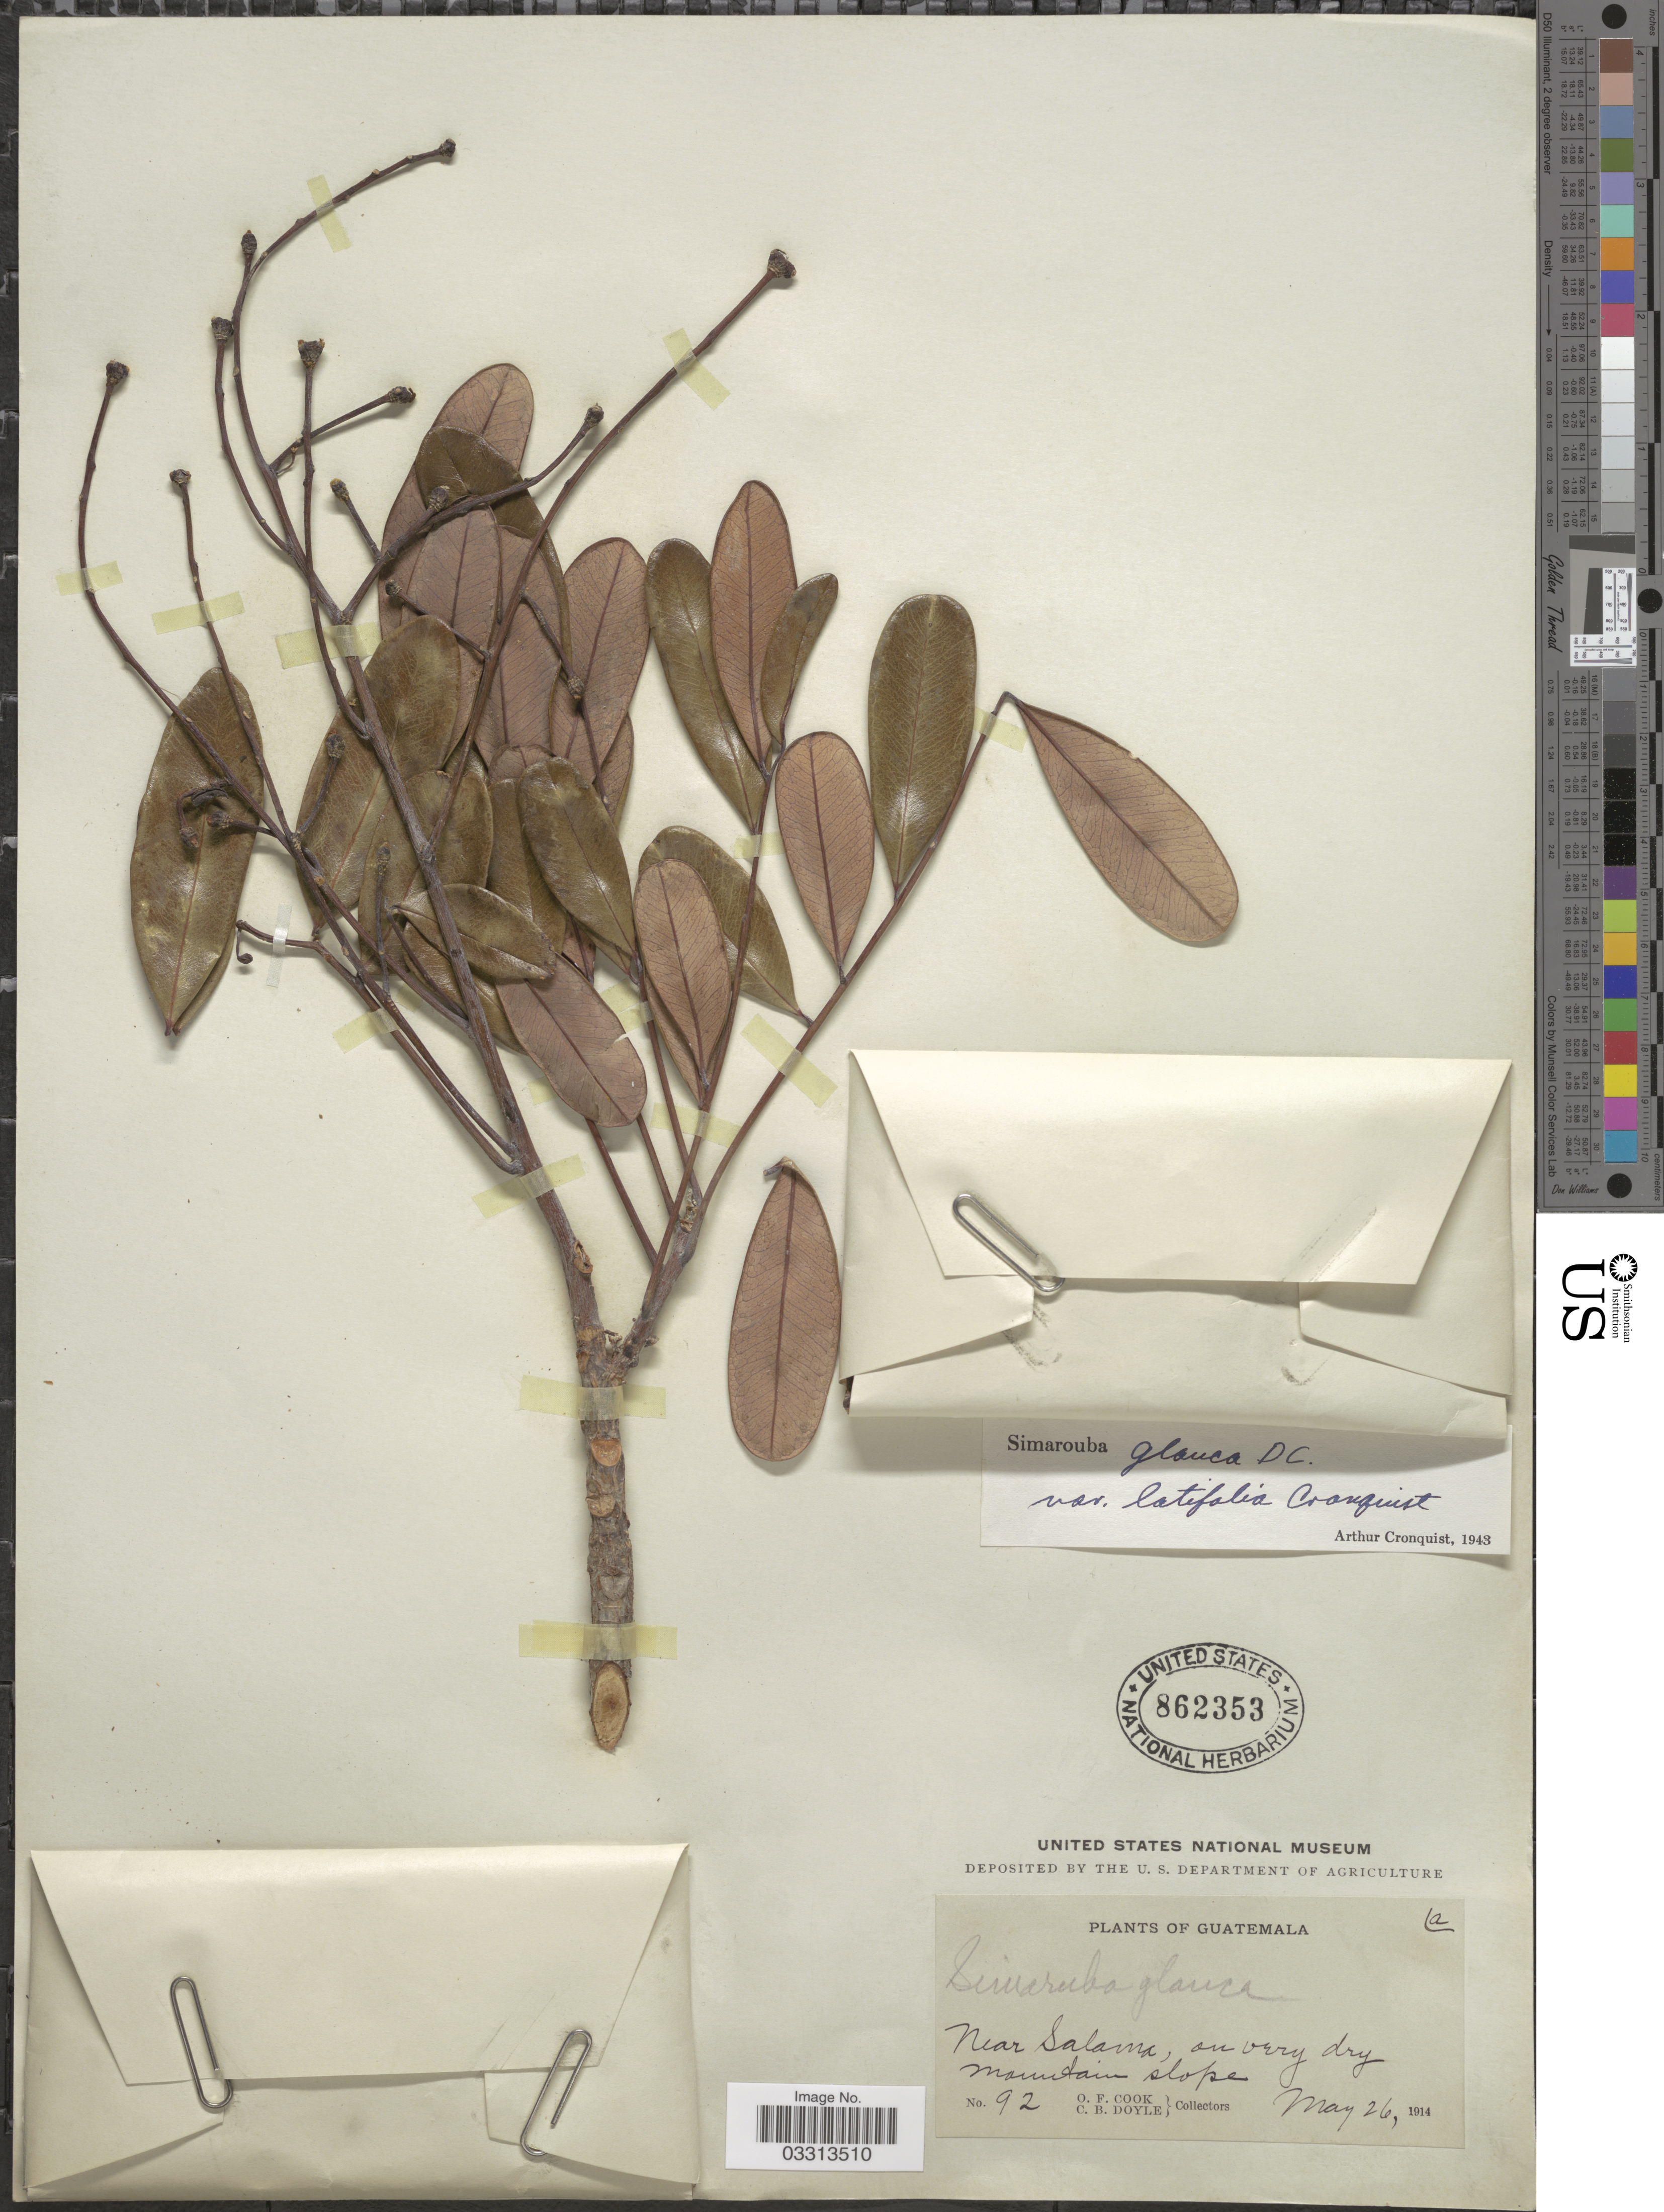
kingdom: Plantae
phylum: Tracheophyta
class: Magnoliopsida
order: Sapindales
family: Simaroubaceae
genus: Simarouba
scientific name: Simarouba glauca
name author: DC.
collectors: O. F. Cook & C. Doyle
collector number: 92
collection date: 1914-05-26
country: Guatemala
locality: Above Salama on dry mountain slope.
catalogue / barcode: US 862353